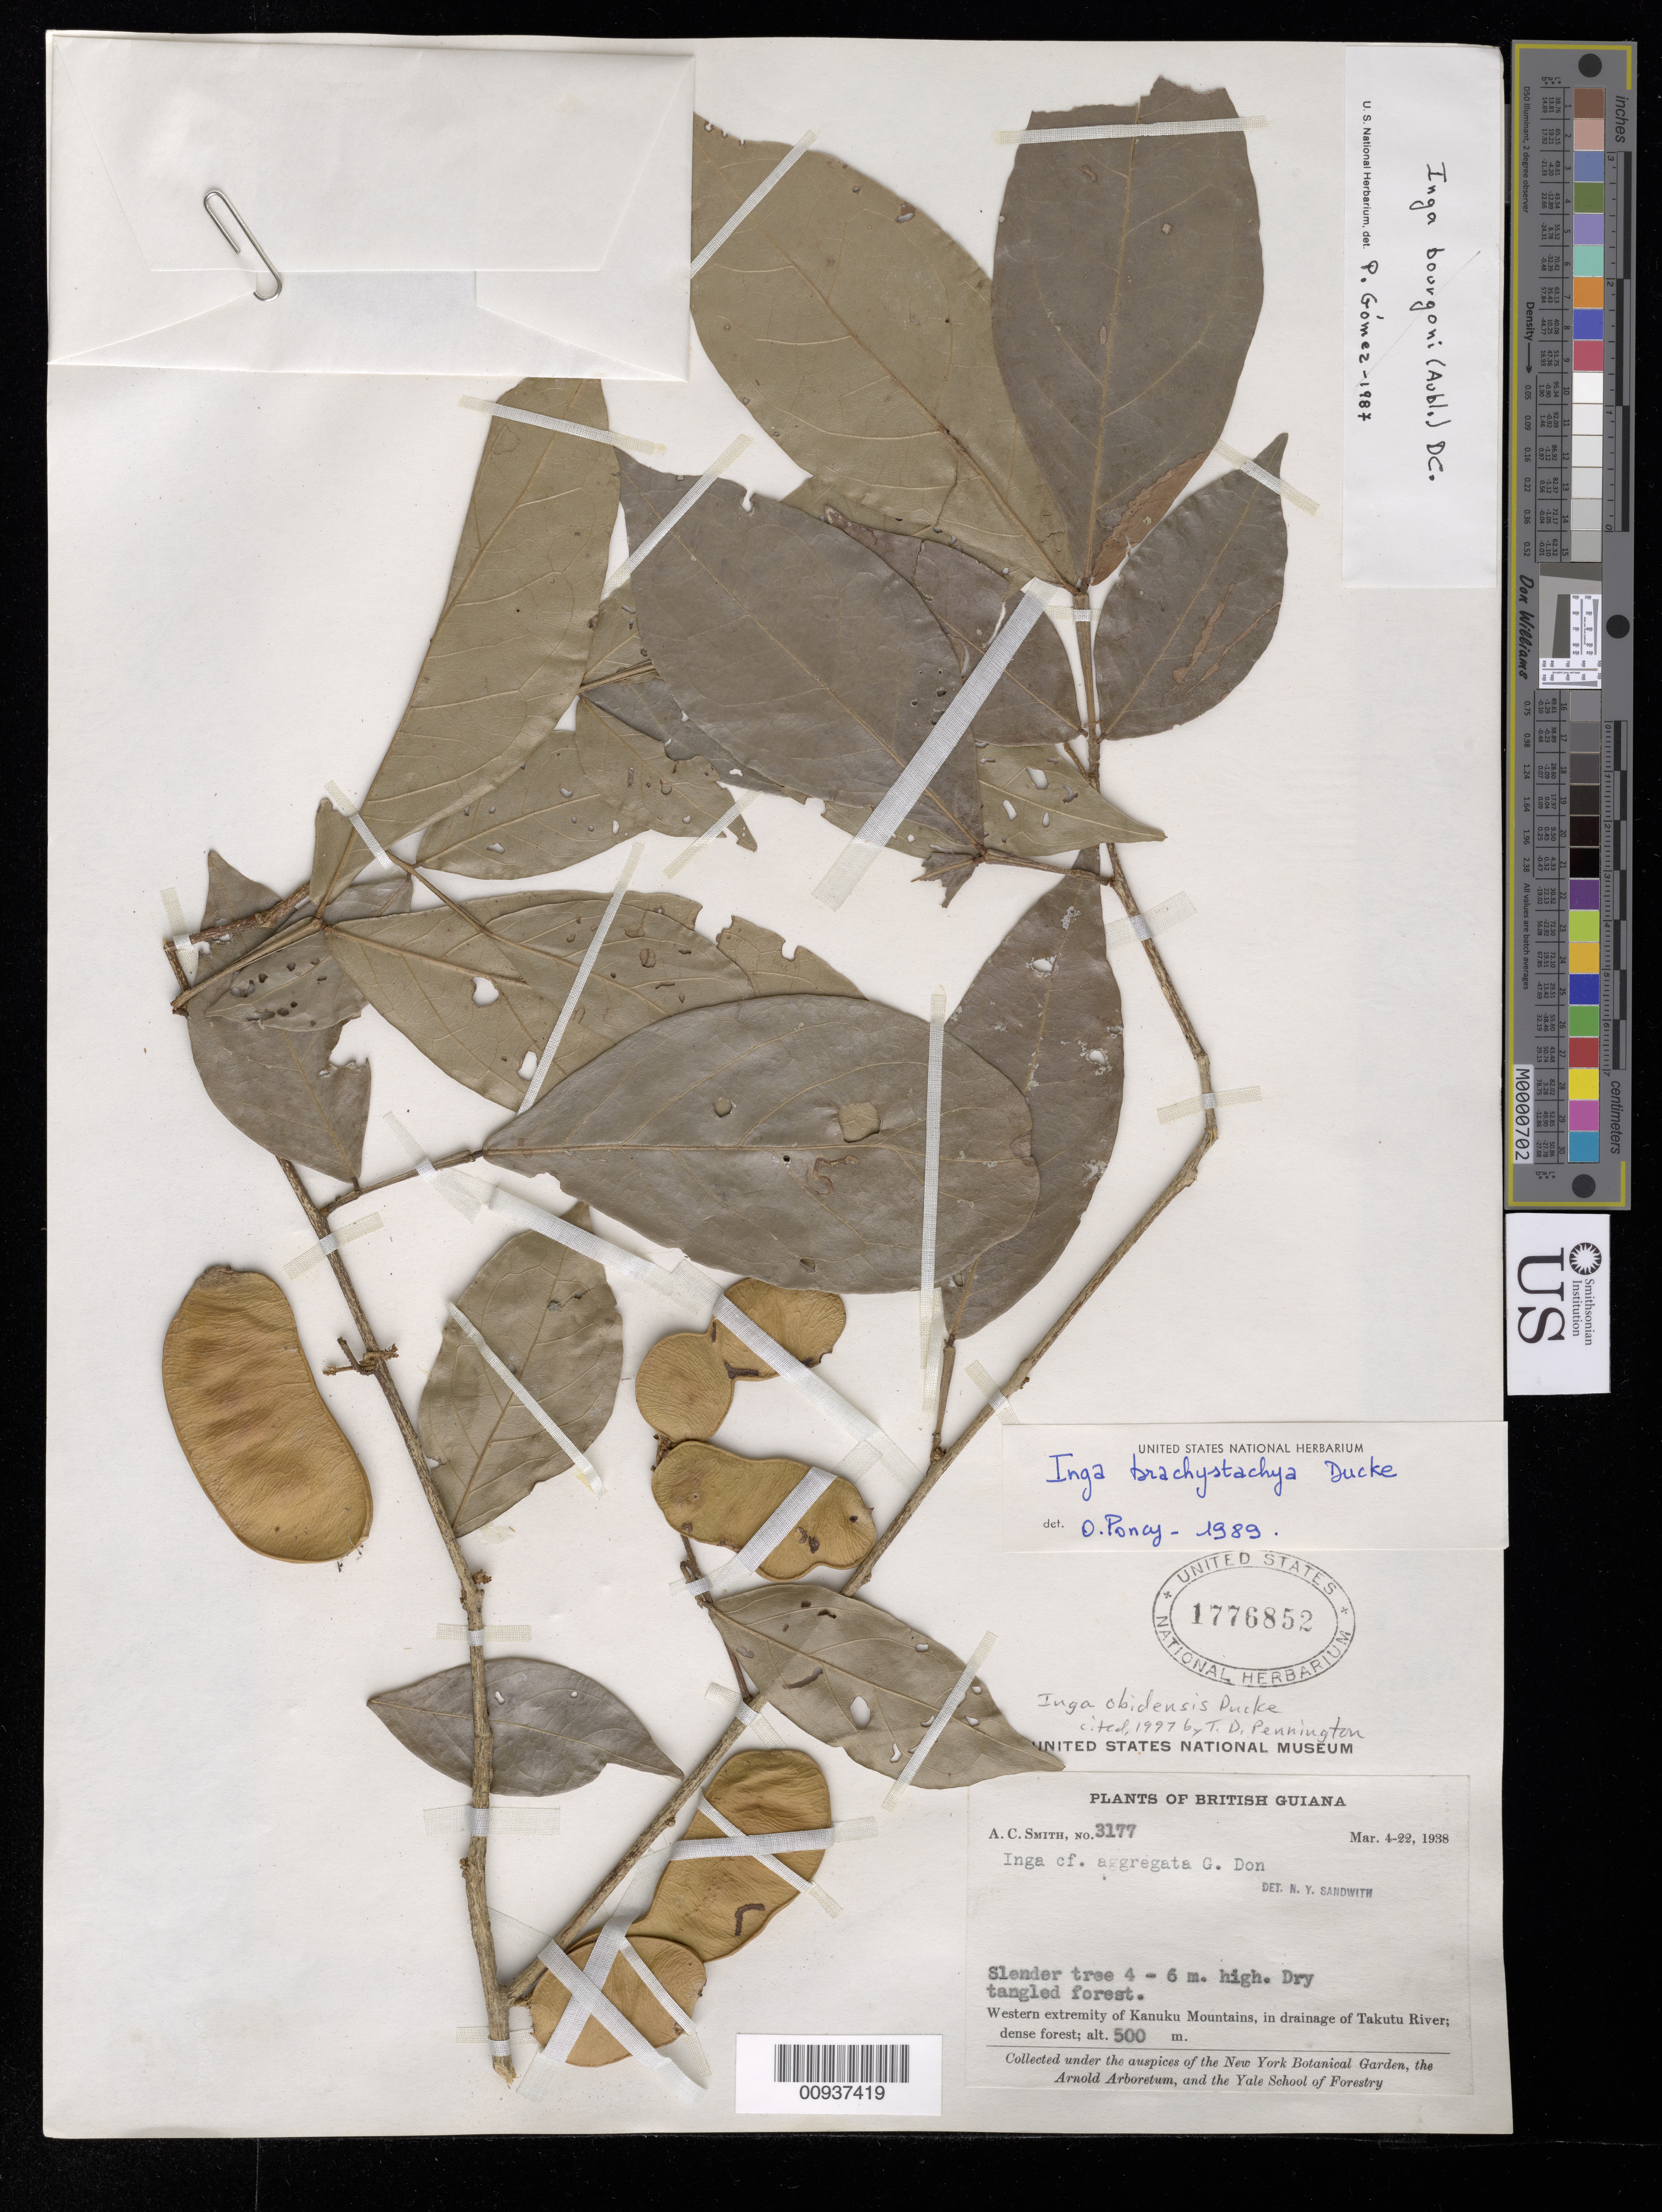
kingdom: Plantae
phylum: Tracheophyta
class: Magnoliopsida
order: Fabales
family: Fabaceae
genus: Inga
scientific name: Inga obidensis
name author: Ducke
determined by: Pennington, T. D., (K)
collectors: A. C. Smith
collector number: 3177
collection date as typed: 4-Mar-38 to 22-Mar-38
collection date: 1938-03-04/1938-03-22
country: Guyana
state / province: U. Takutu-U. Essequibo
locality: Kanuku Mts., drainage of Takutu R., western extremity of Kanuku Mountains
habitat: Dry tangled forest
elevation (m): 500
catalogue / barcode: US 1776852